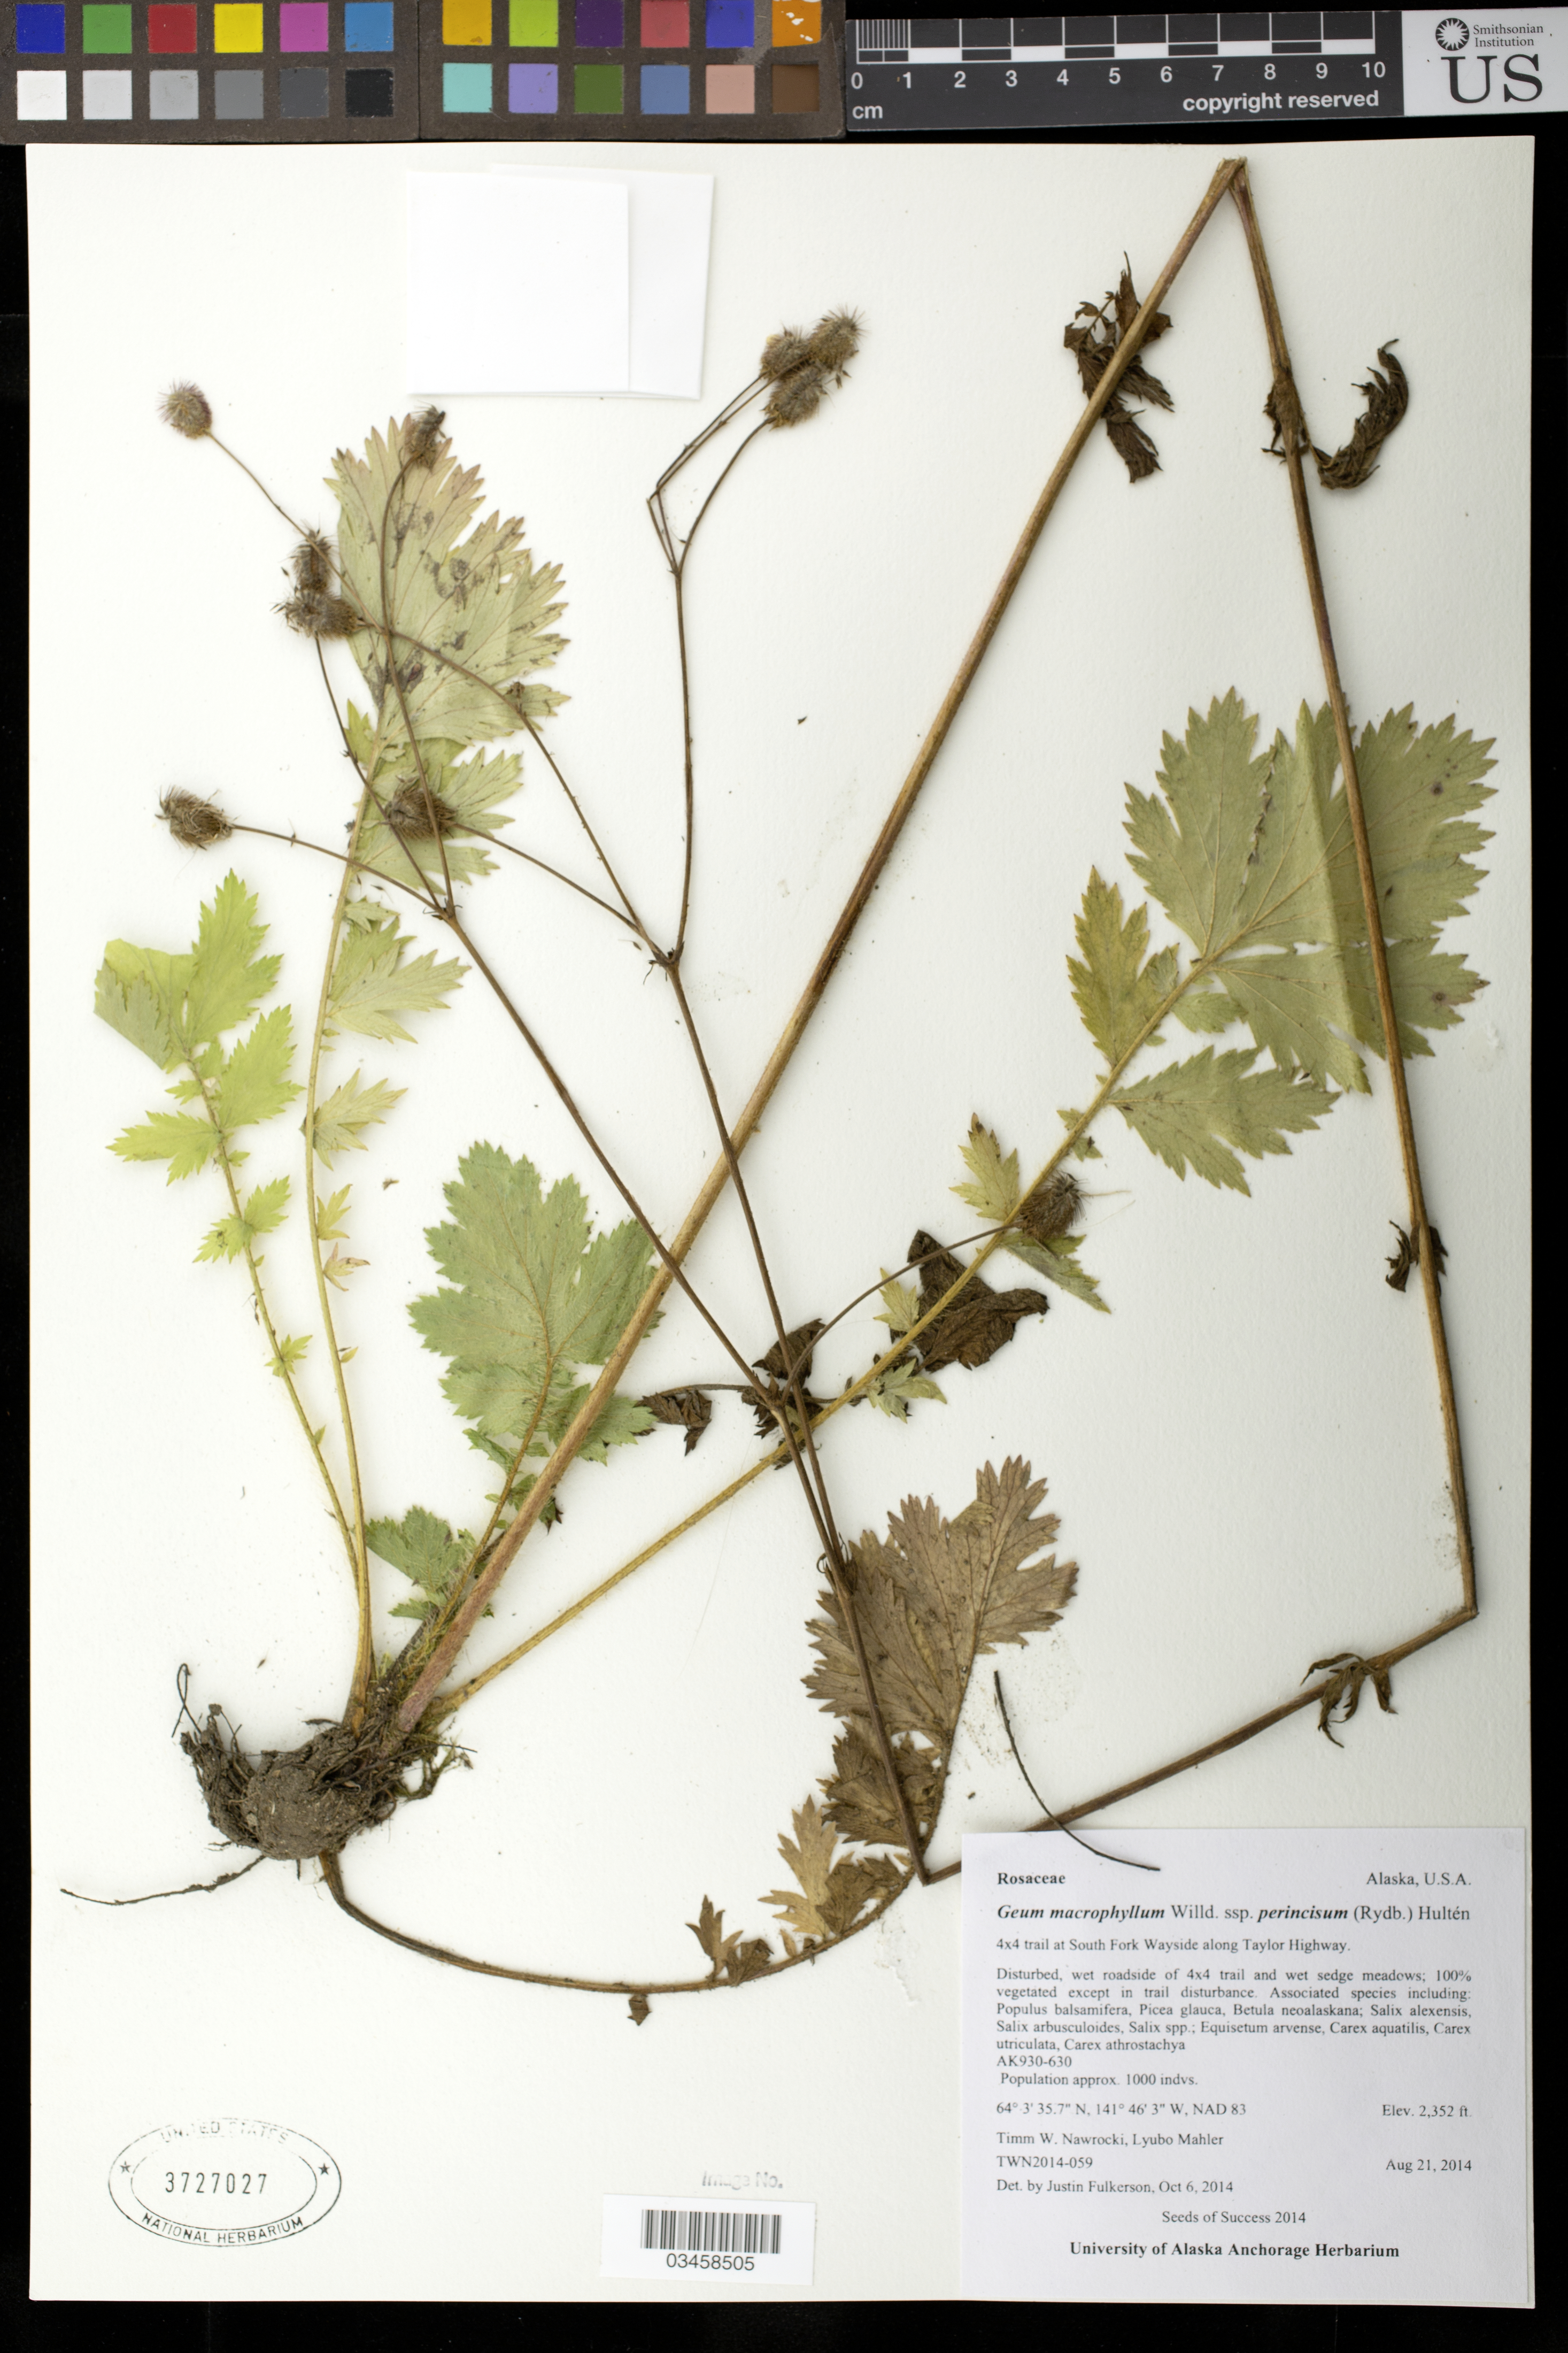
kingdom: Plantae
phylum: Tracheophyta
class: Magnoliopsida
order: Rosales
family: Rosaceae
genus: Geum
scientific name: Geum macrophyllum subsp. perincisum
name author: (Rydb.) Hultén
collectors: T. Nawrocki & L. Mahlev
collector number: TWN2014-059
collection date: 2014-08-21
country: United States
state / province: Alaska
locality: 4x4 Trail at South Fork Wayside along Taylor Hwy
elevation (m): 717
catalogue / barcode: US 3727027